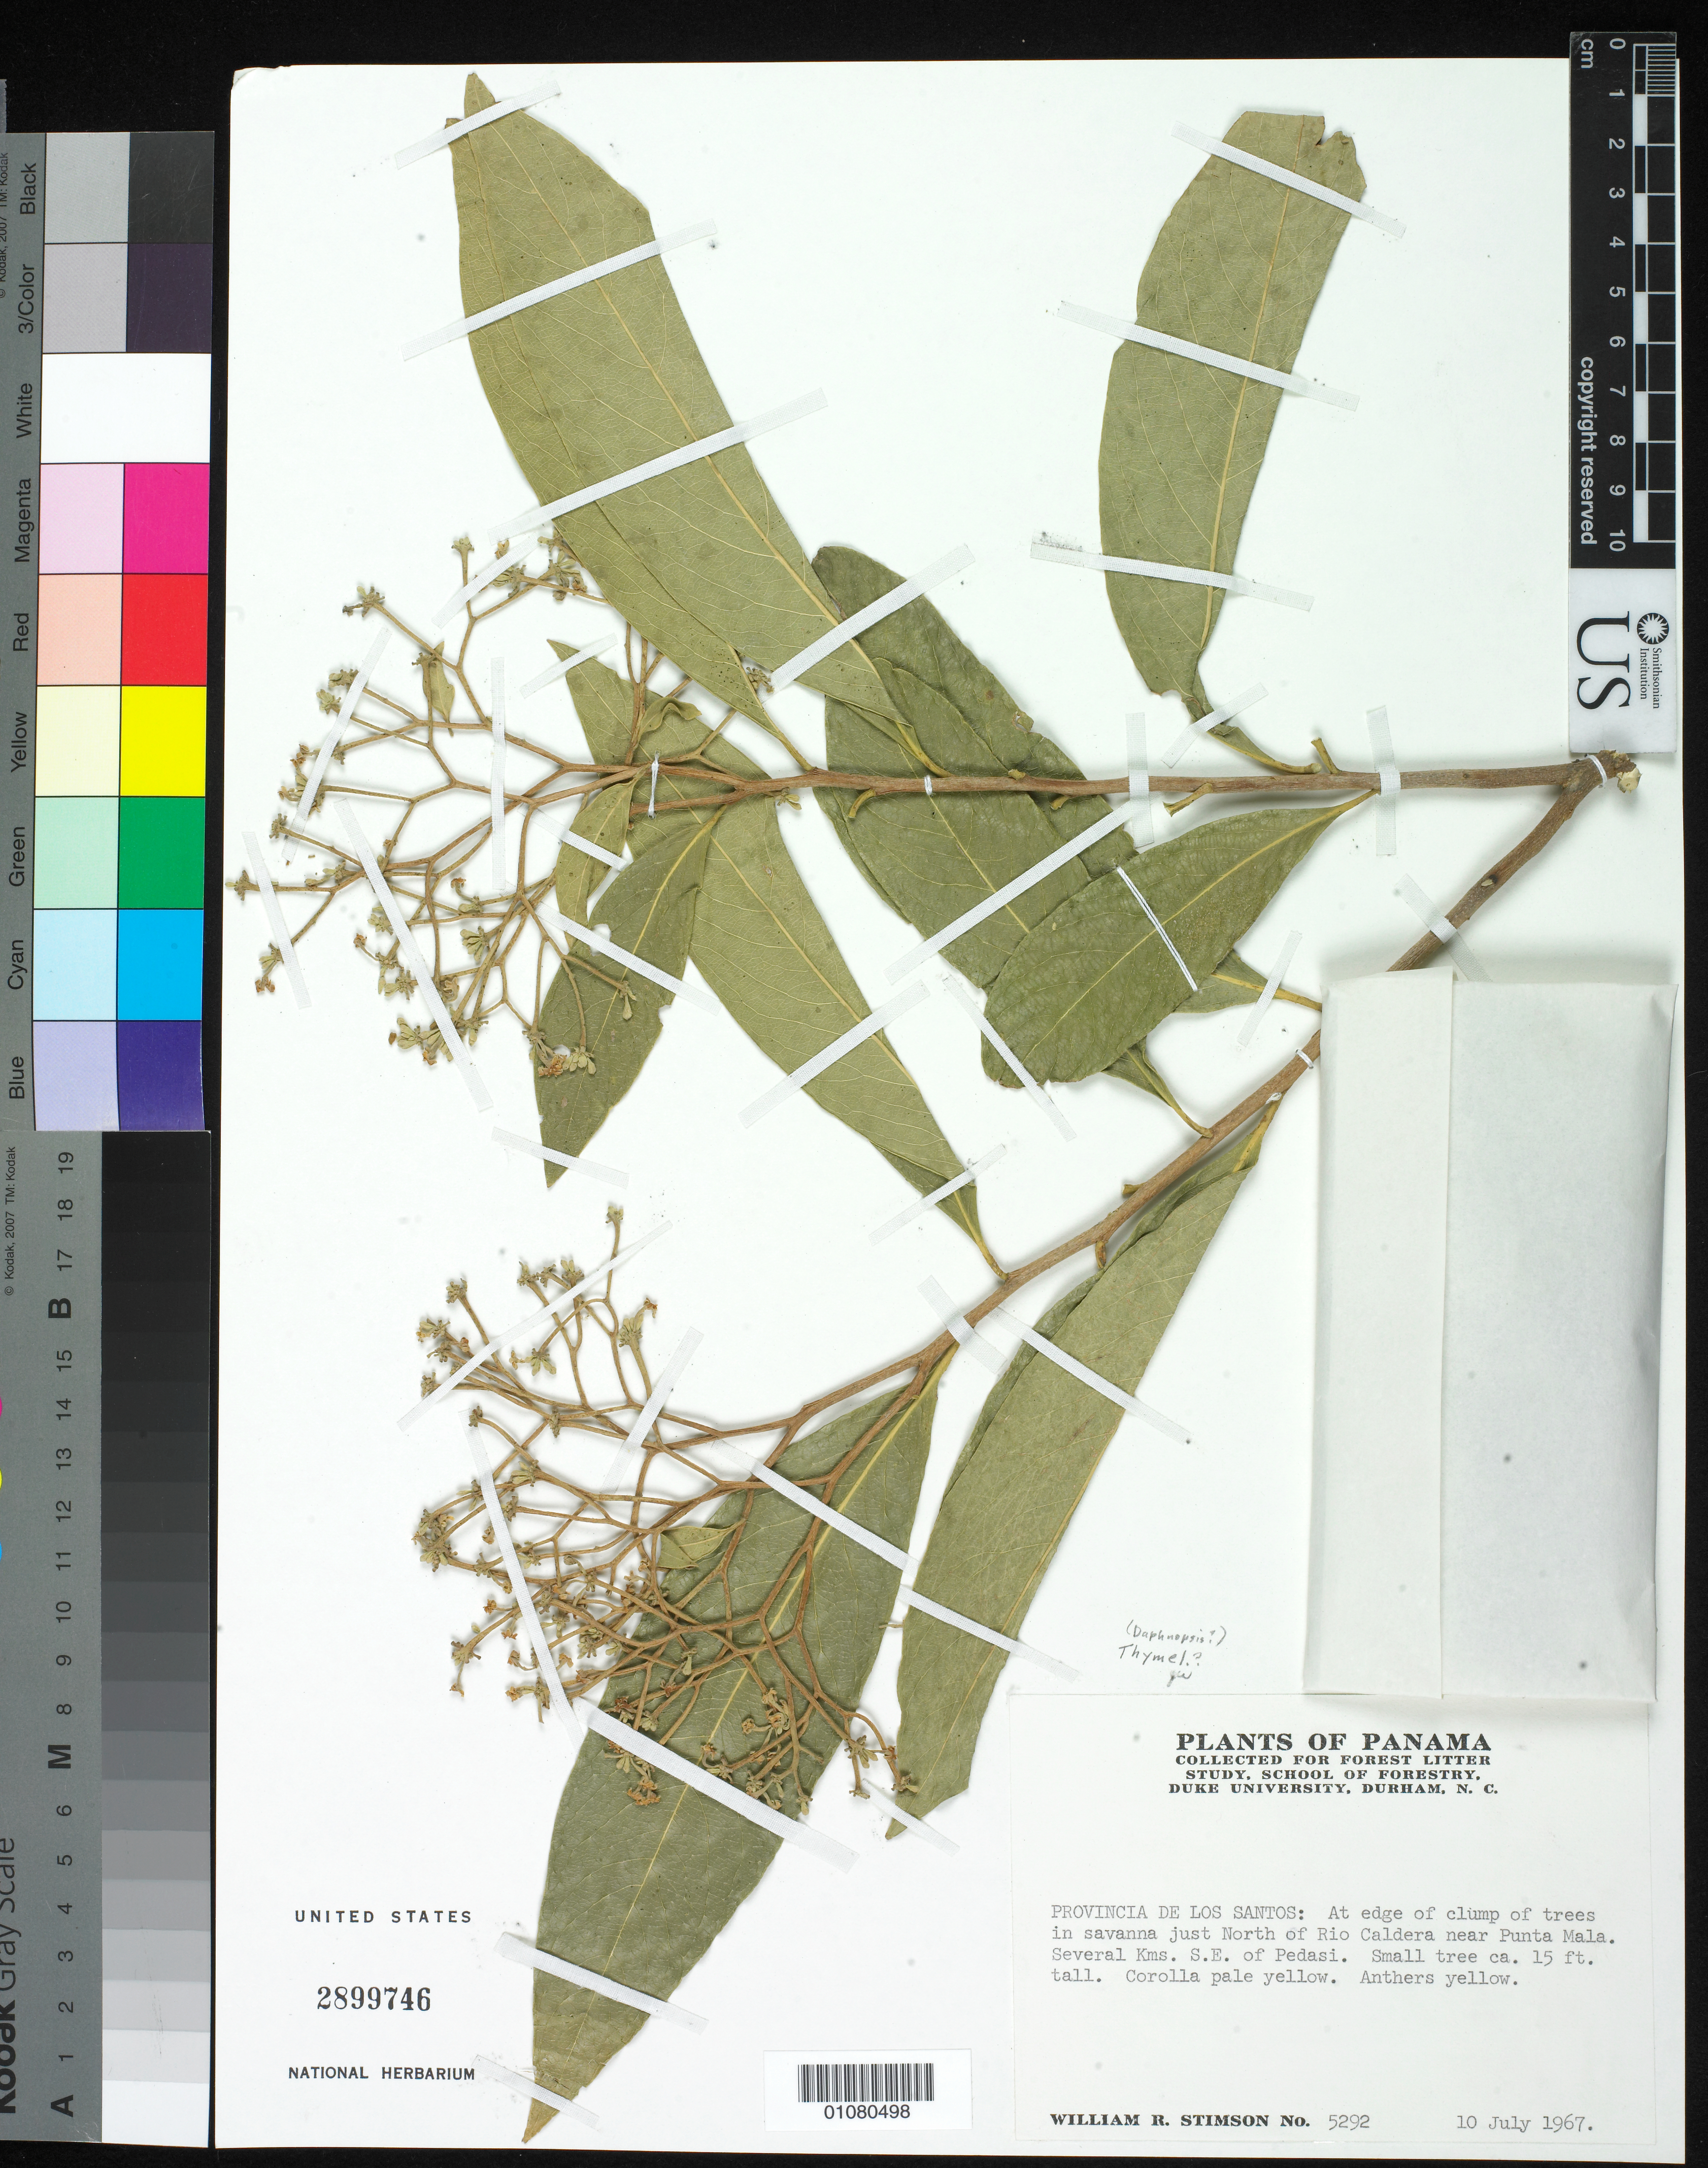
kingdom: Plantae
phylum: Tracheophyta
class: Magnoliopsida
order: Malvales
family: Thymelaeaceae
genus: Daphnopsis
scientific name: Daphnopsis americana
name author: (Mill.) J.R. Johnst.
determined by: Rogers, Z. S.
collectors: W. R. Stimson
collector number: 5292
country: Panama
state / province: Los Santos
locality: N of Rio Caldera near Punta Mala, SE of Pedasi.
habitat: edge of clump of trees in savanna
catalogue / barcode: US 2899746